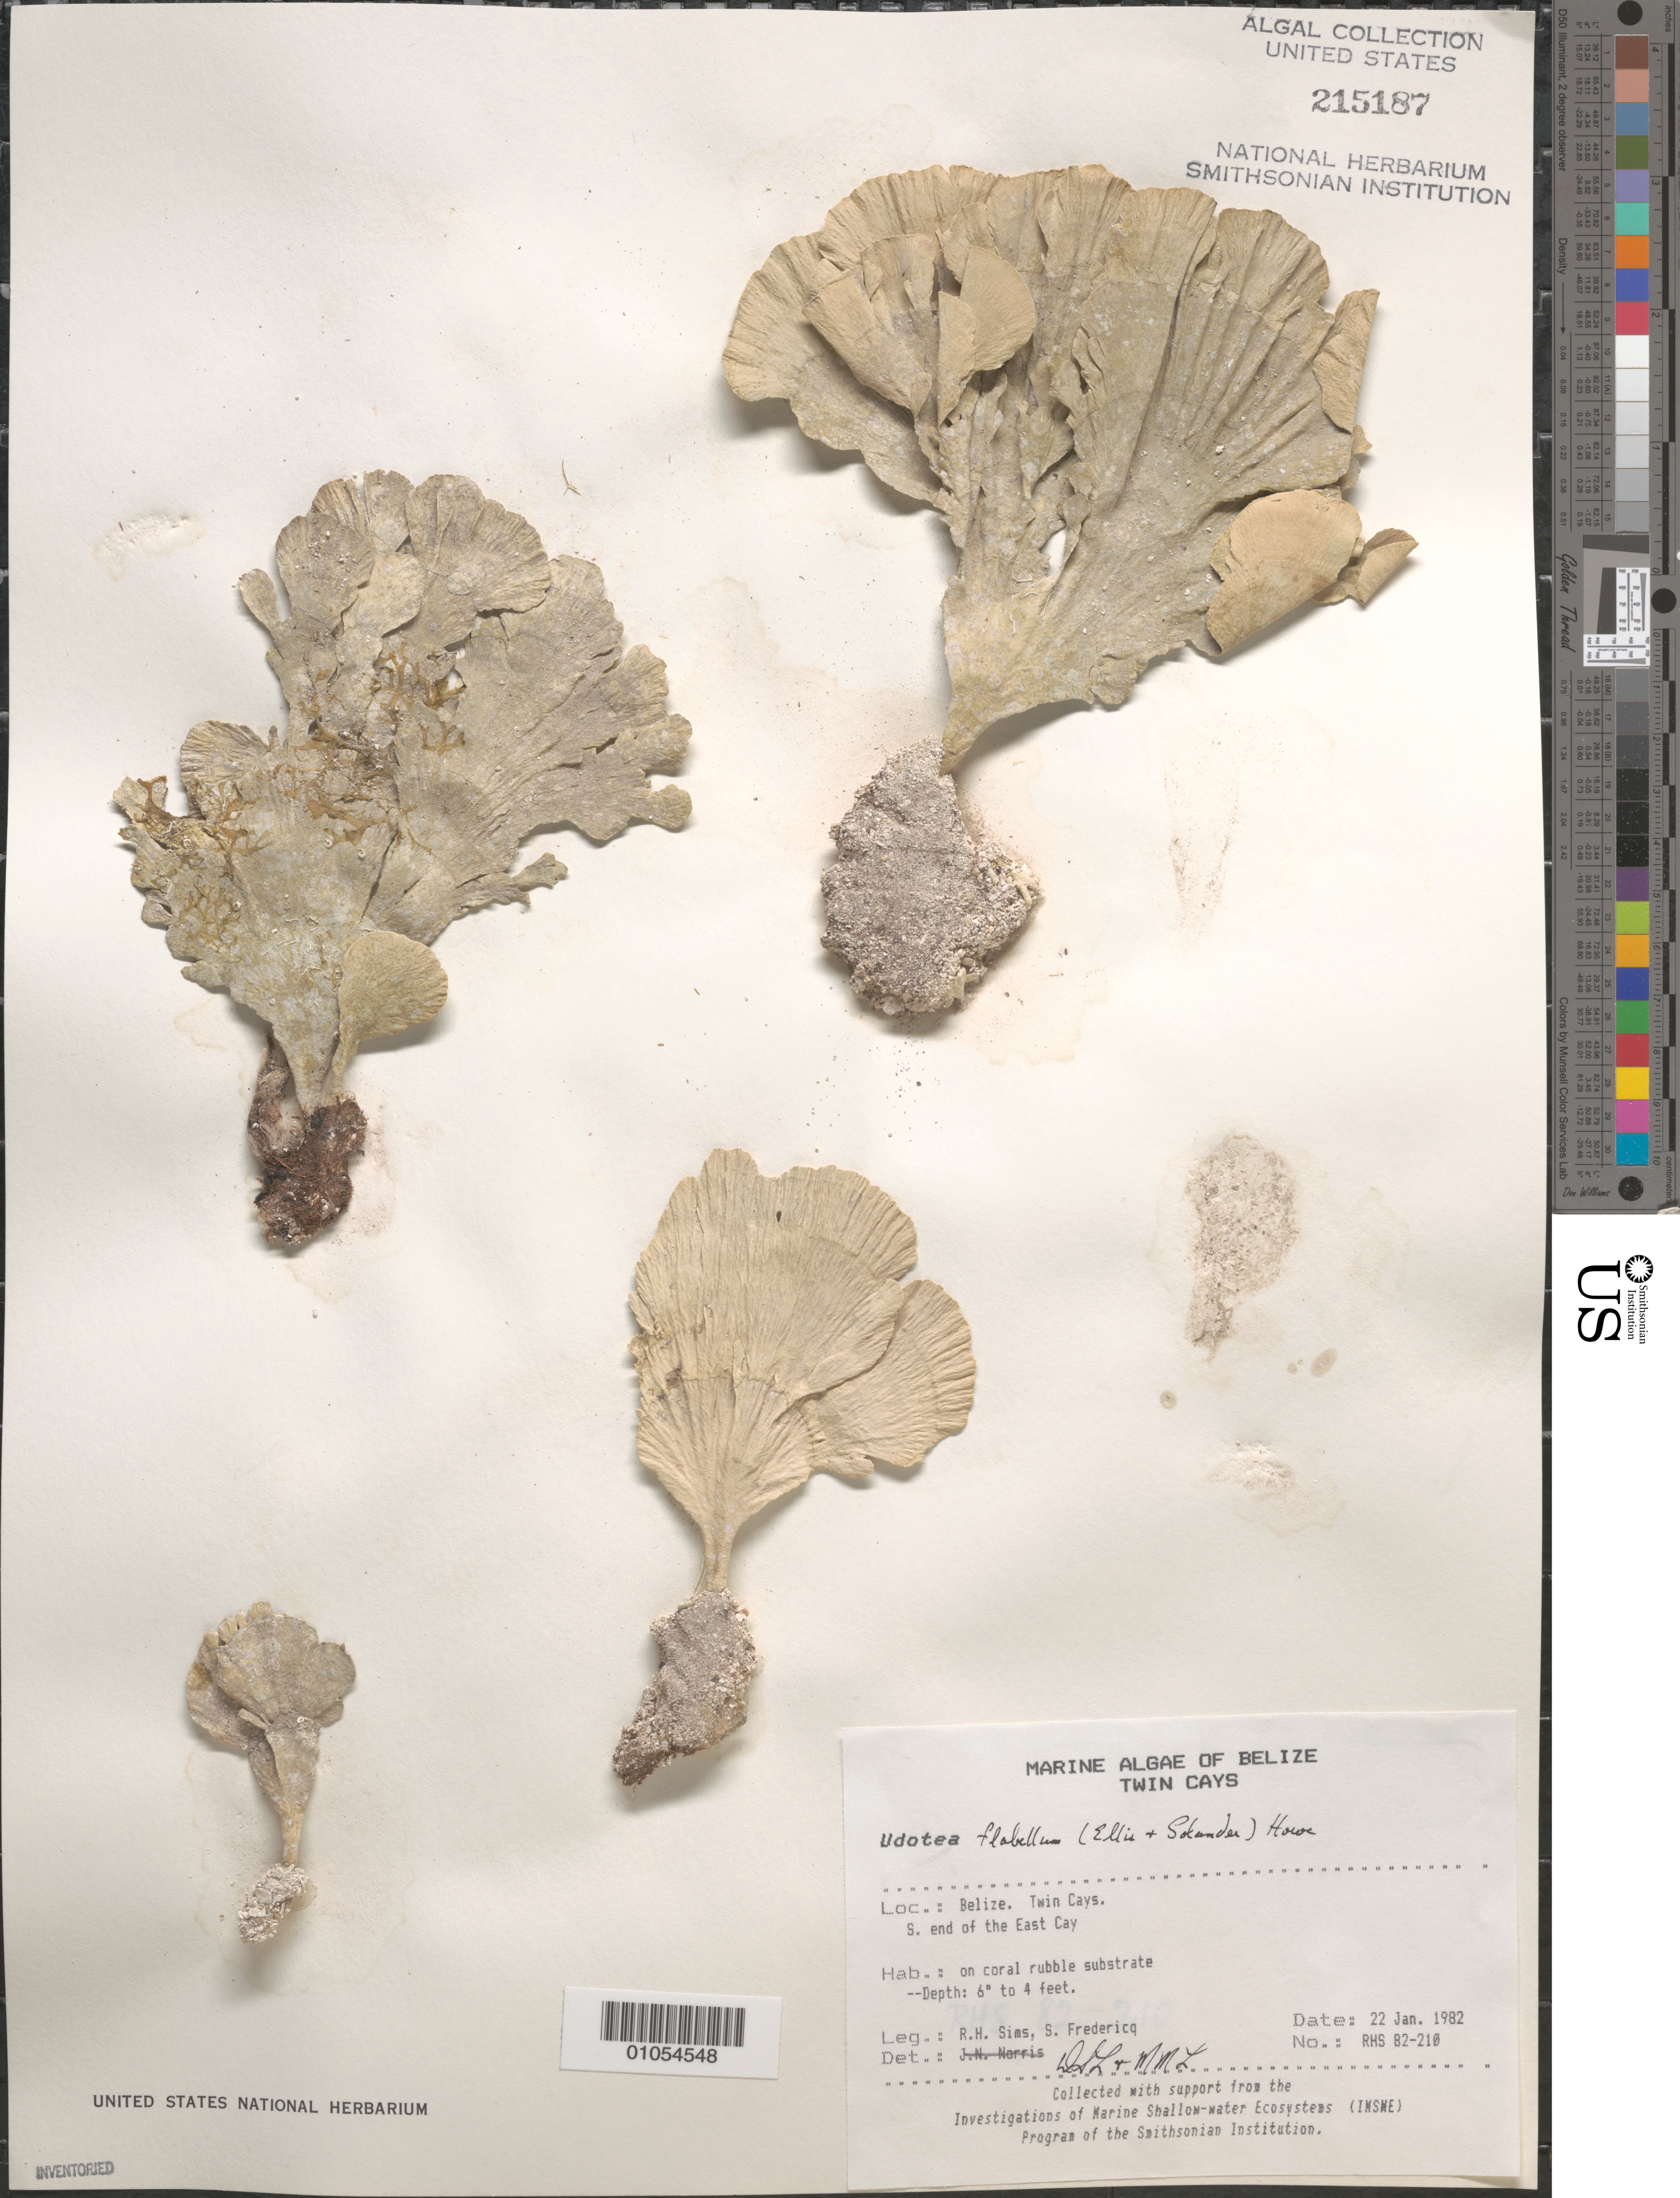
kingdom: Plantae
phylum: Chlorophyta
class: Ulvophyceae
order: Bryopsidales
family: Udoteaceae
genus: Udotea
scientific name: Udotea flabellum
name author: (J. Ellis & Sol.) M. Howe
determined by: Littler, D. S.; Littler, M. M.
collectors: R. H. Sims & S. Fredericq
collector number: RHS 82-210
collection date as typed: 22 Jan 1982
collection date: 1982-01-22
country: Belize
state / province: Stann Creek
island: East Cay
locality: South end of the East Cay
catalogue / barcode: US 215187